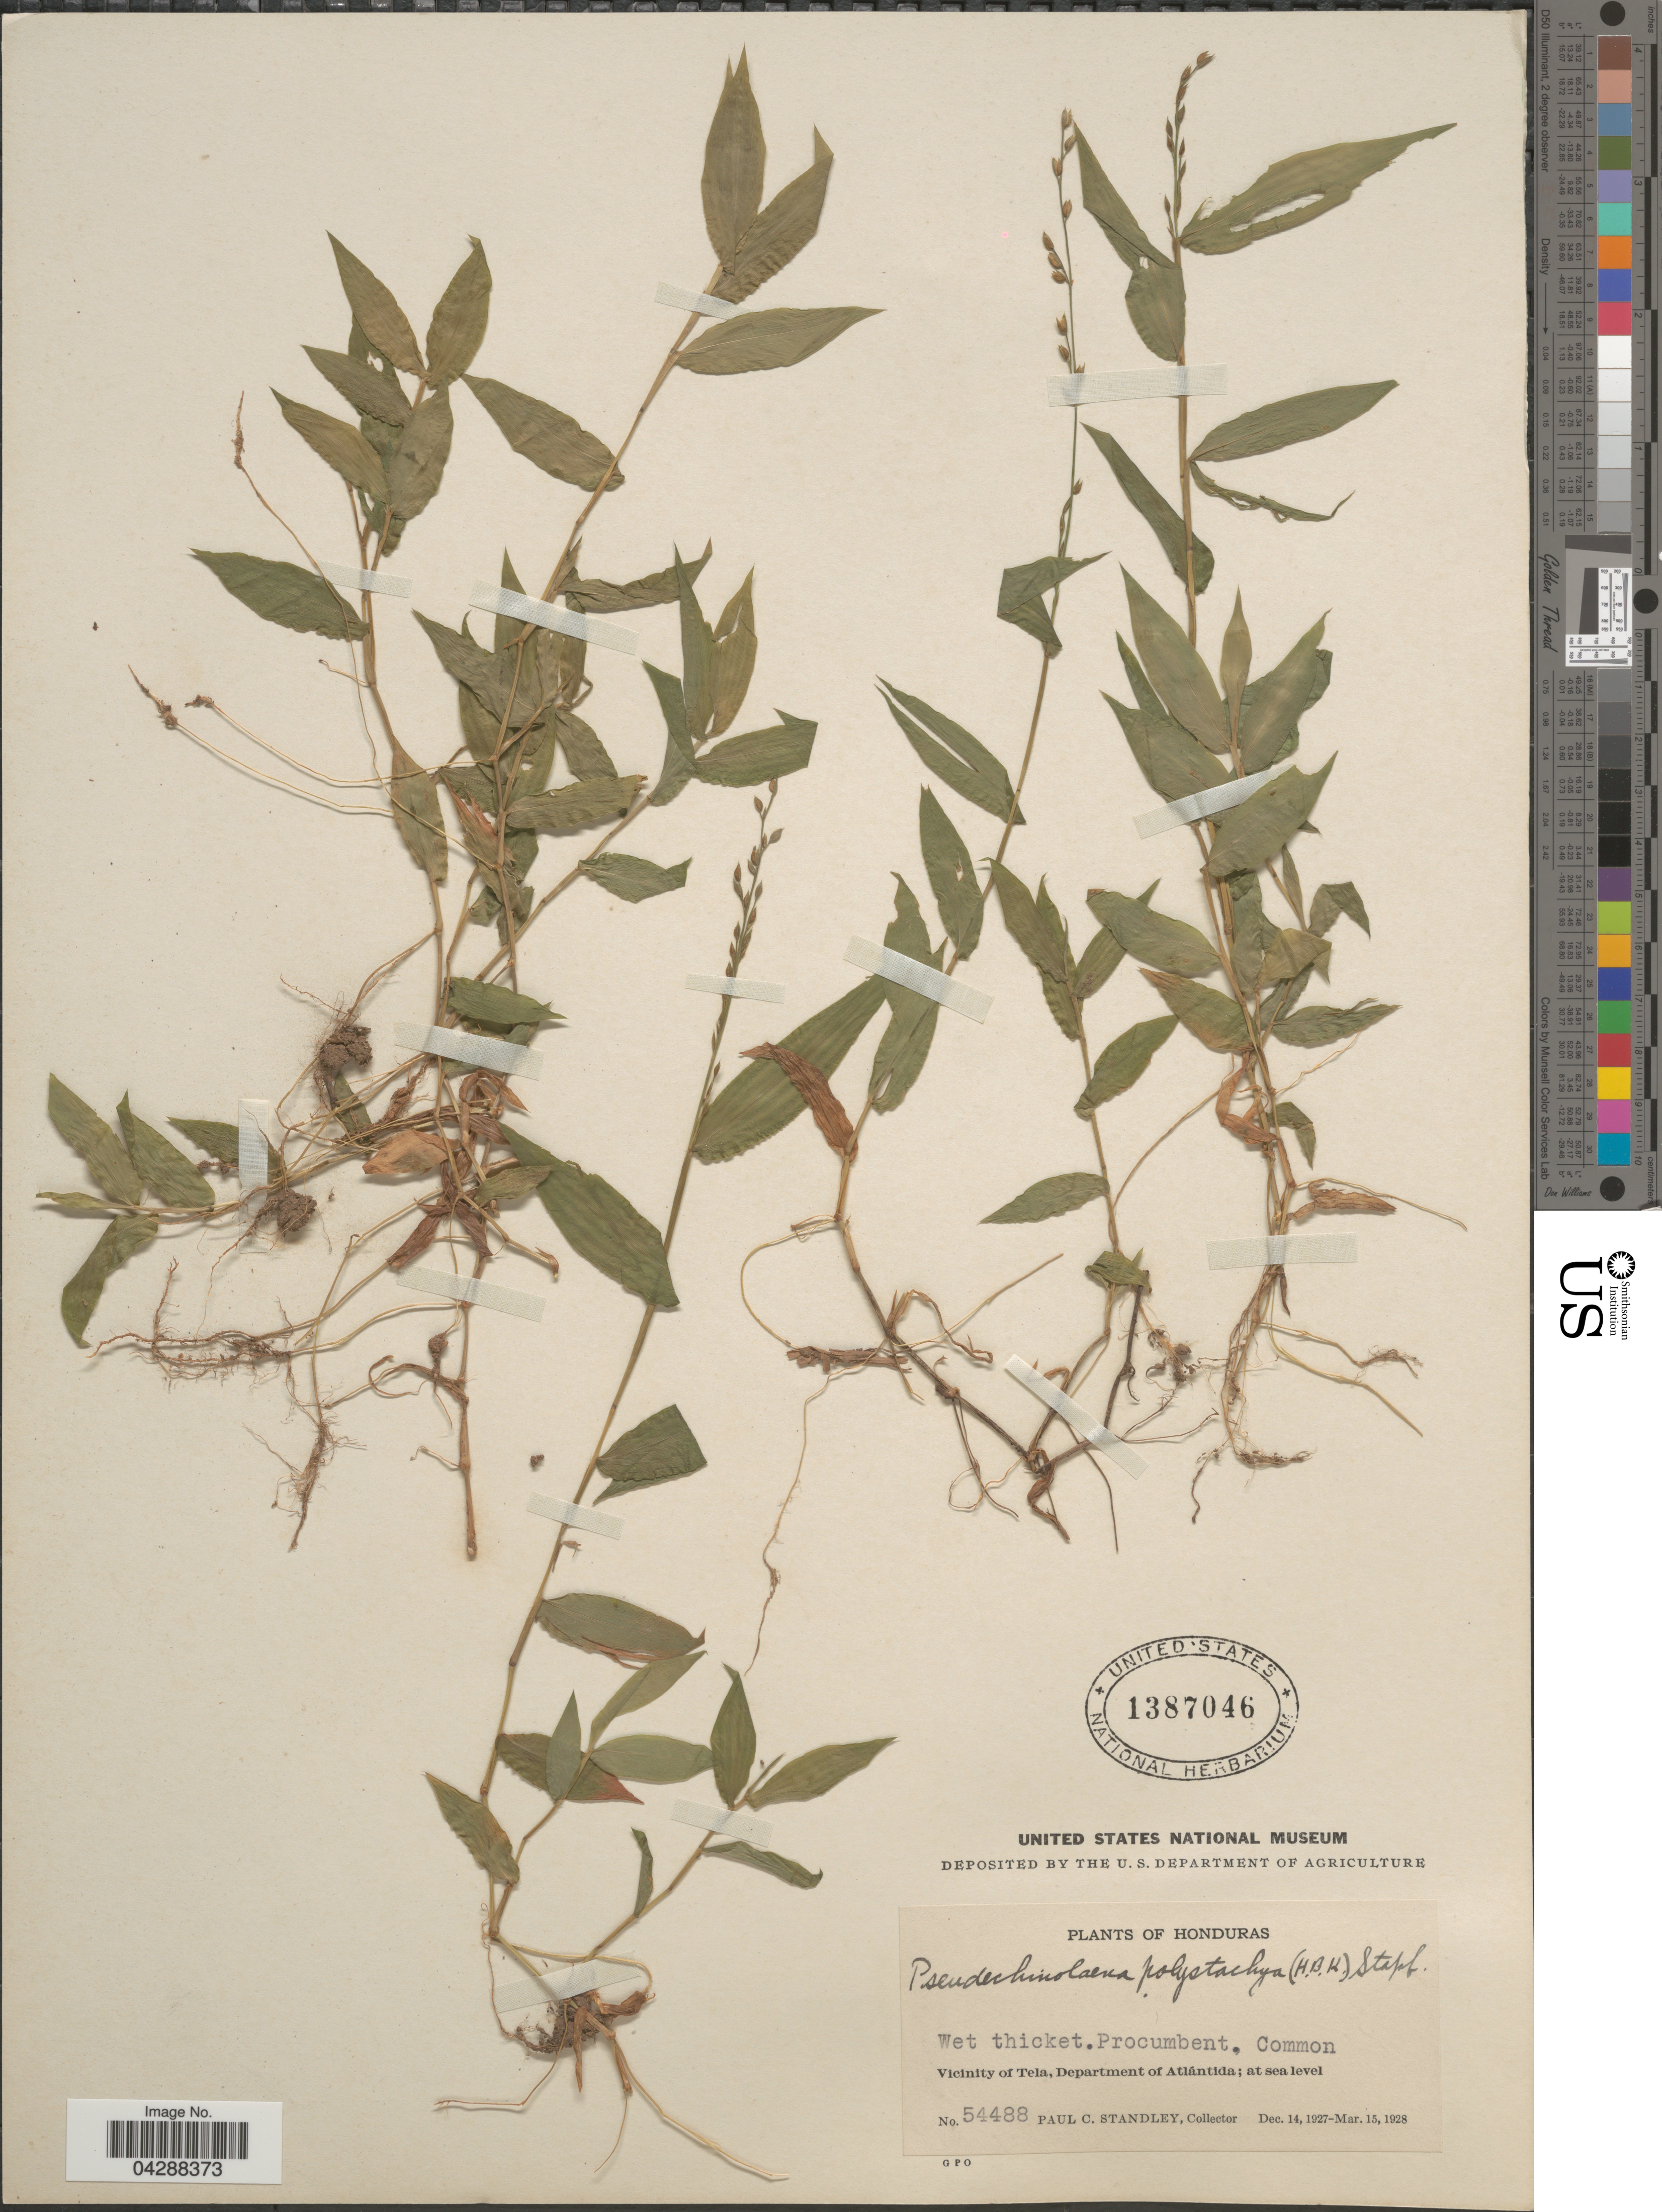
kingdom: Plantae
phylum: Tracheophyta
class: Liliopsida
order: Poales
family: Poaceae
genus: Pseudechinolaena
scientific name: Pseudechinolaena polystachya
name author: (Kunth) Stapf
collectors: P. C. Standley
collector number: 54488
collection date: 1927-12-14/1928-03-15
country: Honduras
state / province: Atlantida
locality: Vicinity of Tela, Department of Atlántida.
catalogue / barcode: US 1387046